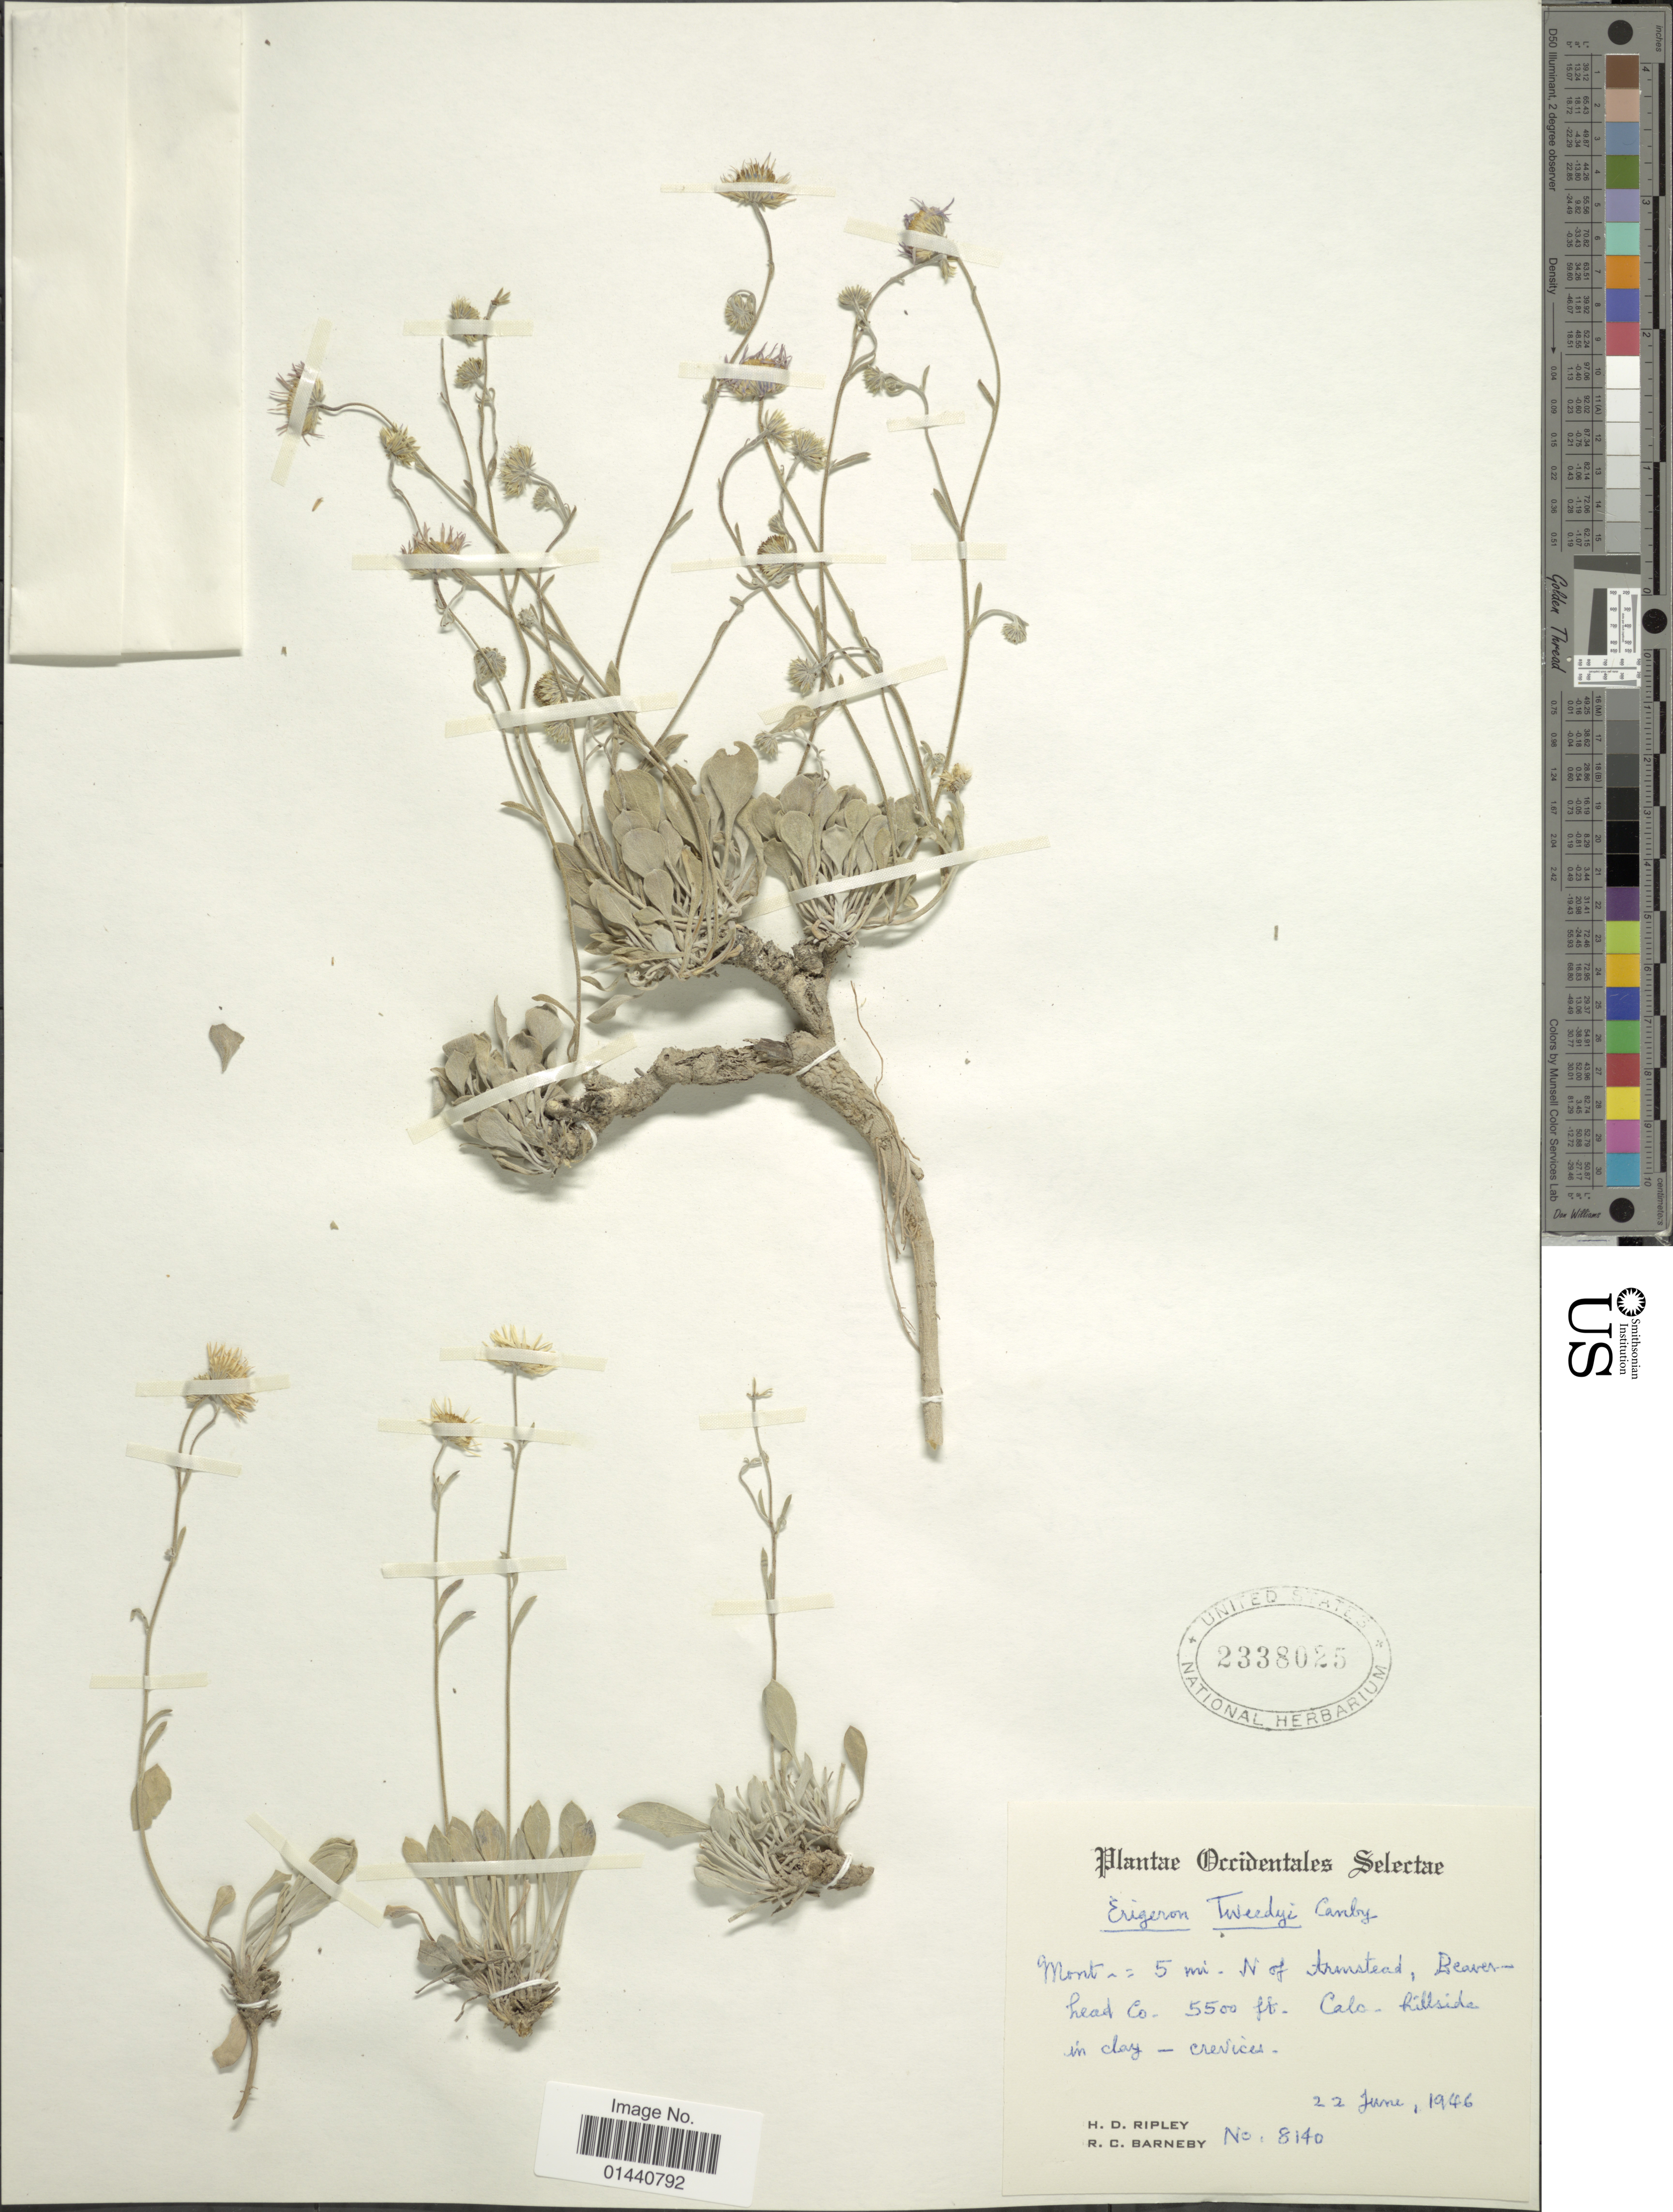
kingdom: Plantae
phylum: Tracheophyta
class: Magnoliopsida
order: Asterales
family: Asteraceae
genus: Erigeron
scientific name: Erigeron tweediei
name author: Hook. & Arn.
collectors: H. Ripley & R. C. Barneby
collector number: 8140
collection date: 1946-06-22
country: United States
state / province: Montana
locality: Mont.= 5 mi. N of Armstead, Beaverhead Co. Colo.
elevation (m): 1676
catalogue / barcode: US 2338025